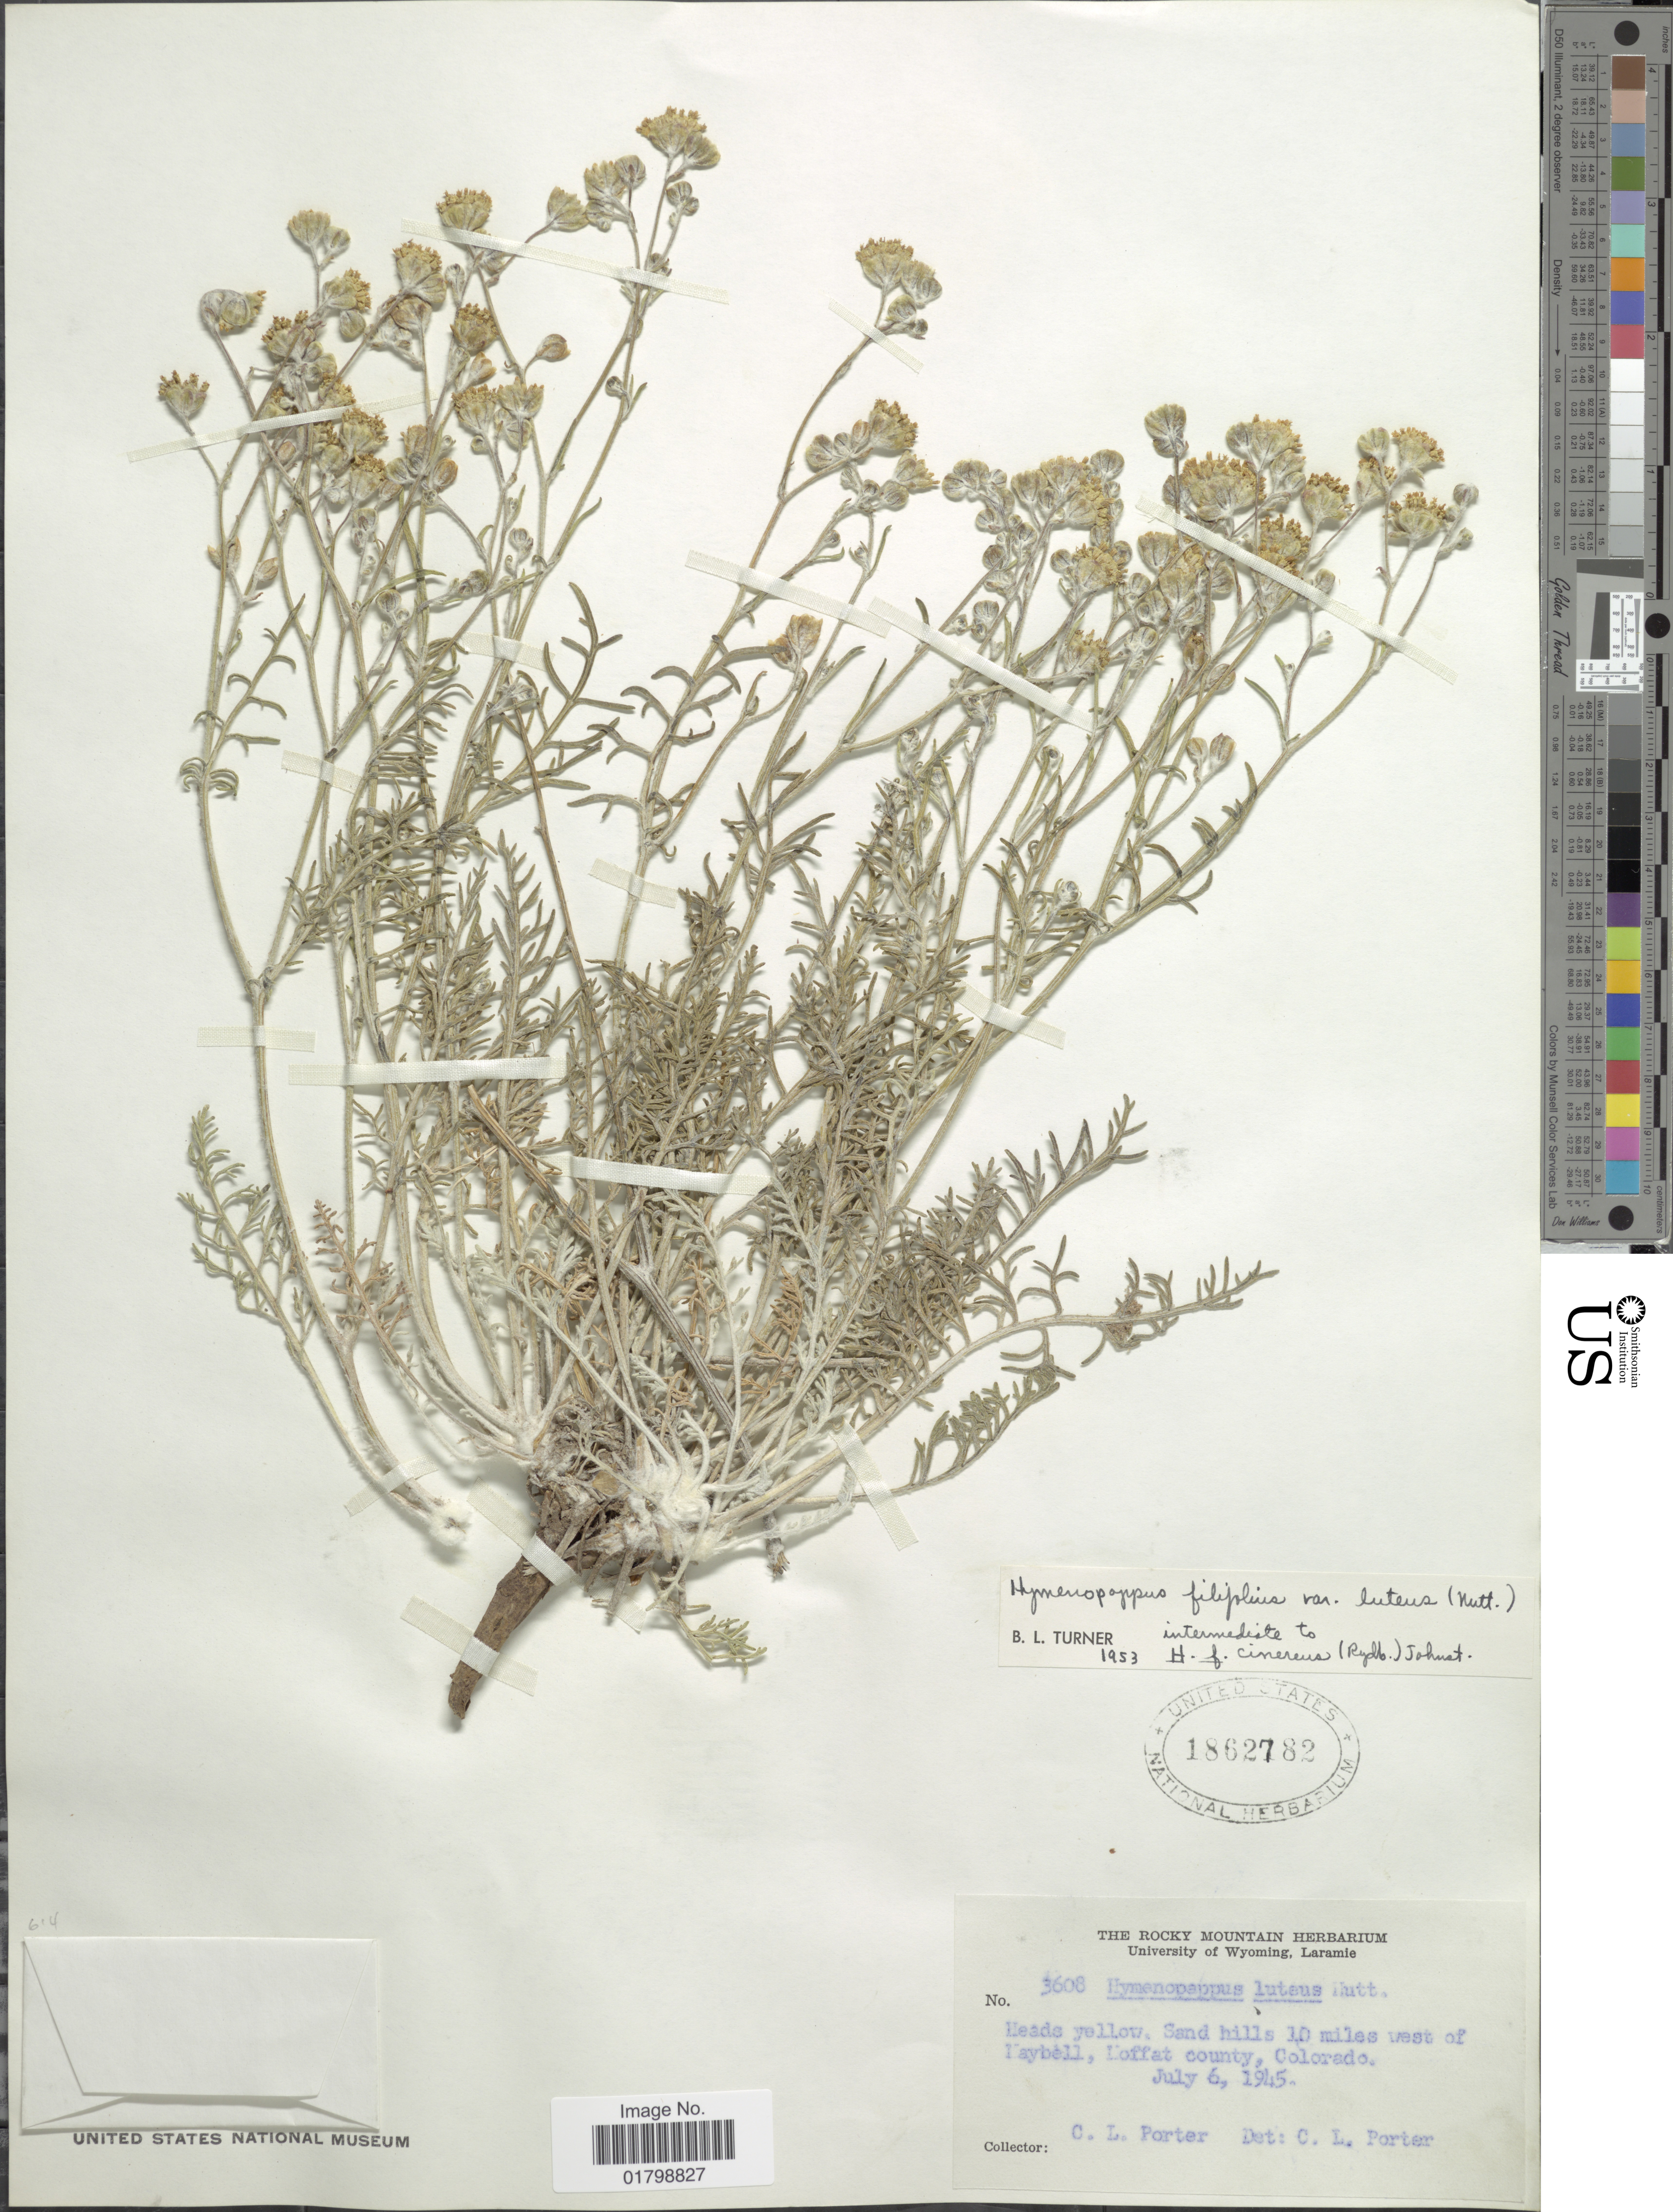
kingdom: Plantae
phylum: Tracheophyta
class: Magnoliopsida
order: Asterales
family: Asteraceae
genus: Hymenopappus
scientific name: Hymenopappus filifolius var. luteus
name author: (Nutt.) B.L. Turner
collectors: C. L. Porter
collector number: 3608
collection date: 1945-07-06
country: United States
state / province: Colorado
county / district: Moffat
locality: Sand hills 10 miles west of Maybell, Moffat county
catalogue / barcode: US 1862782